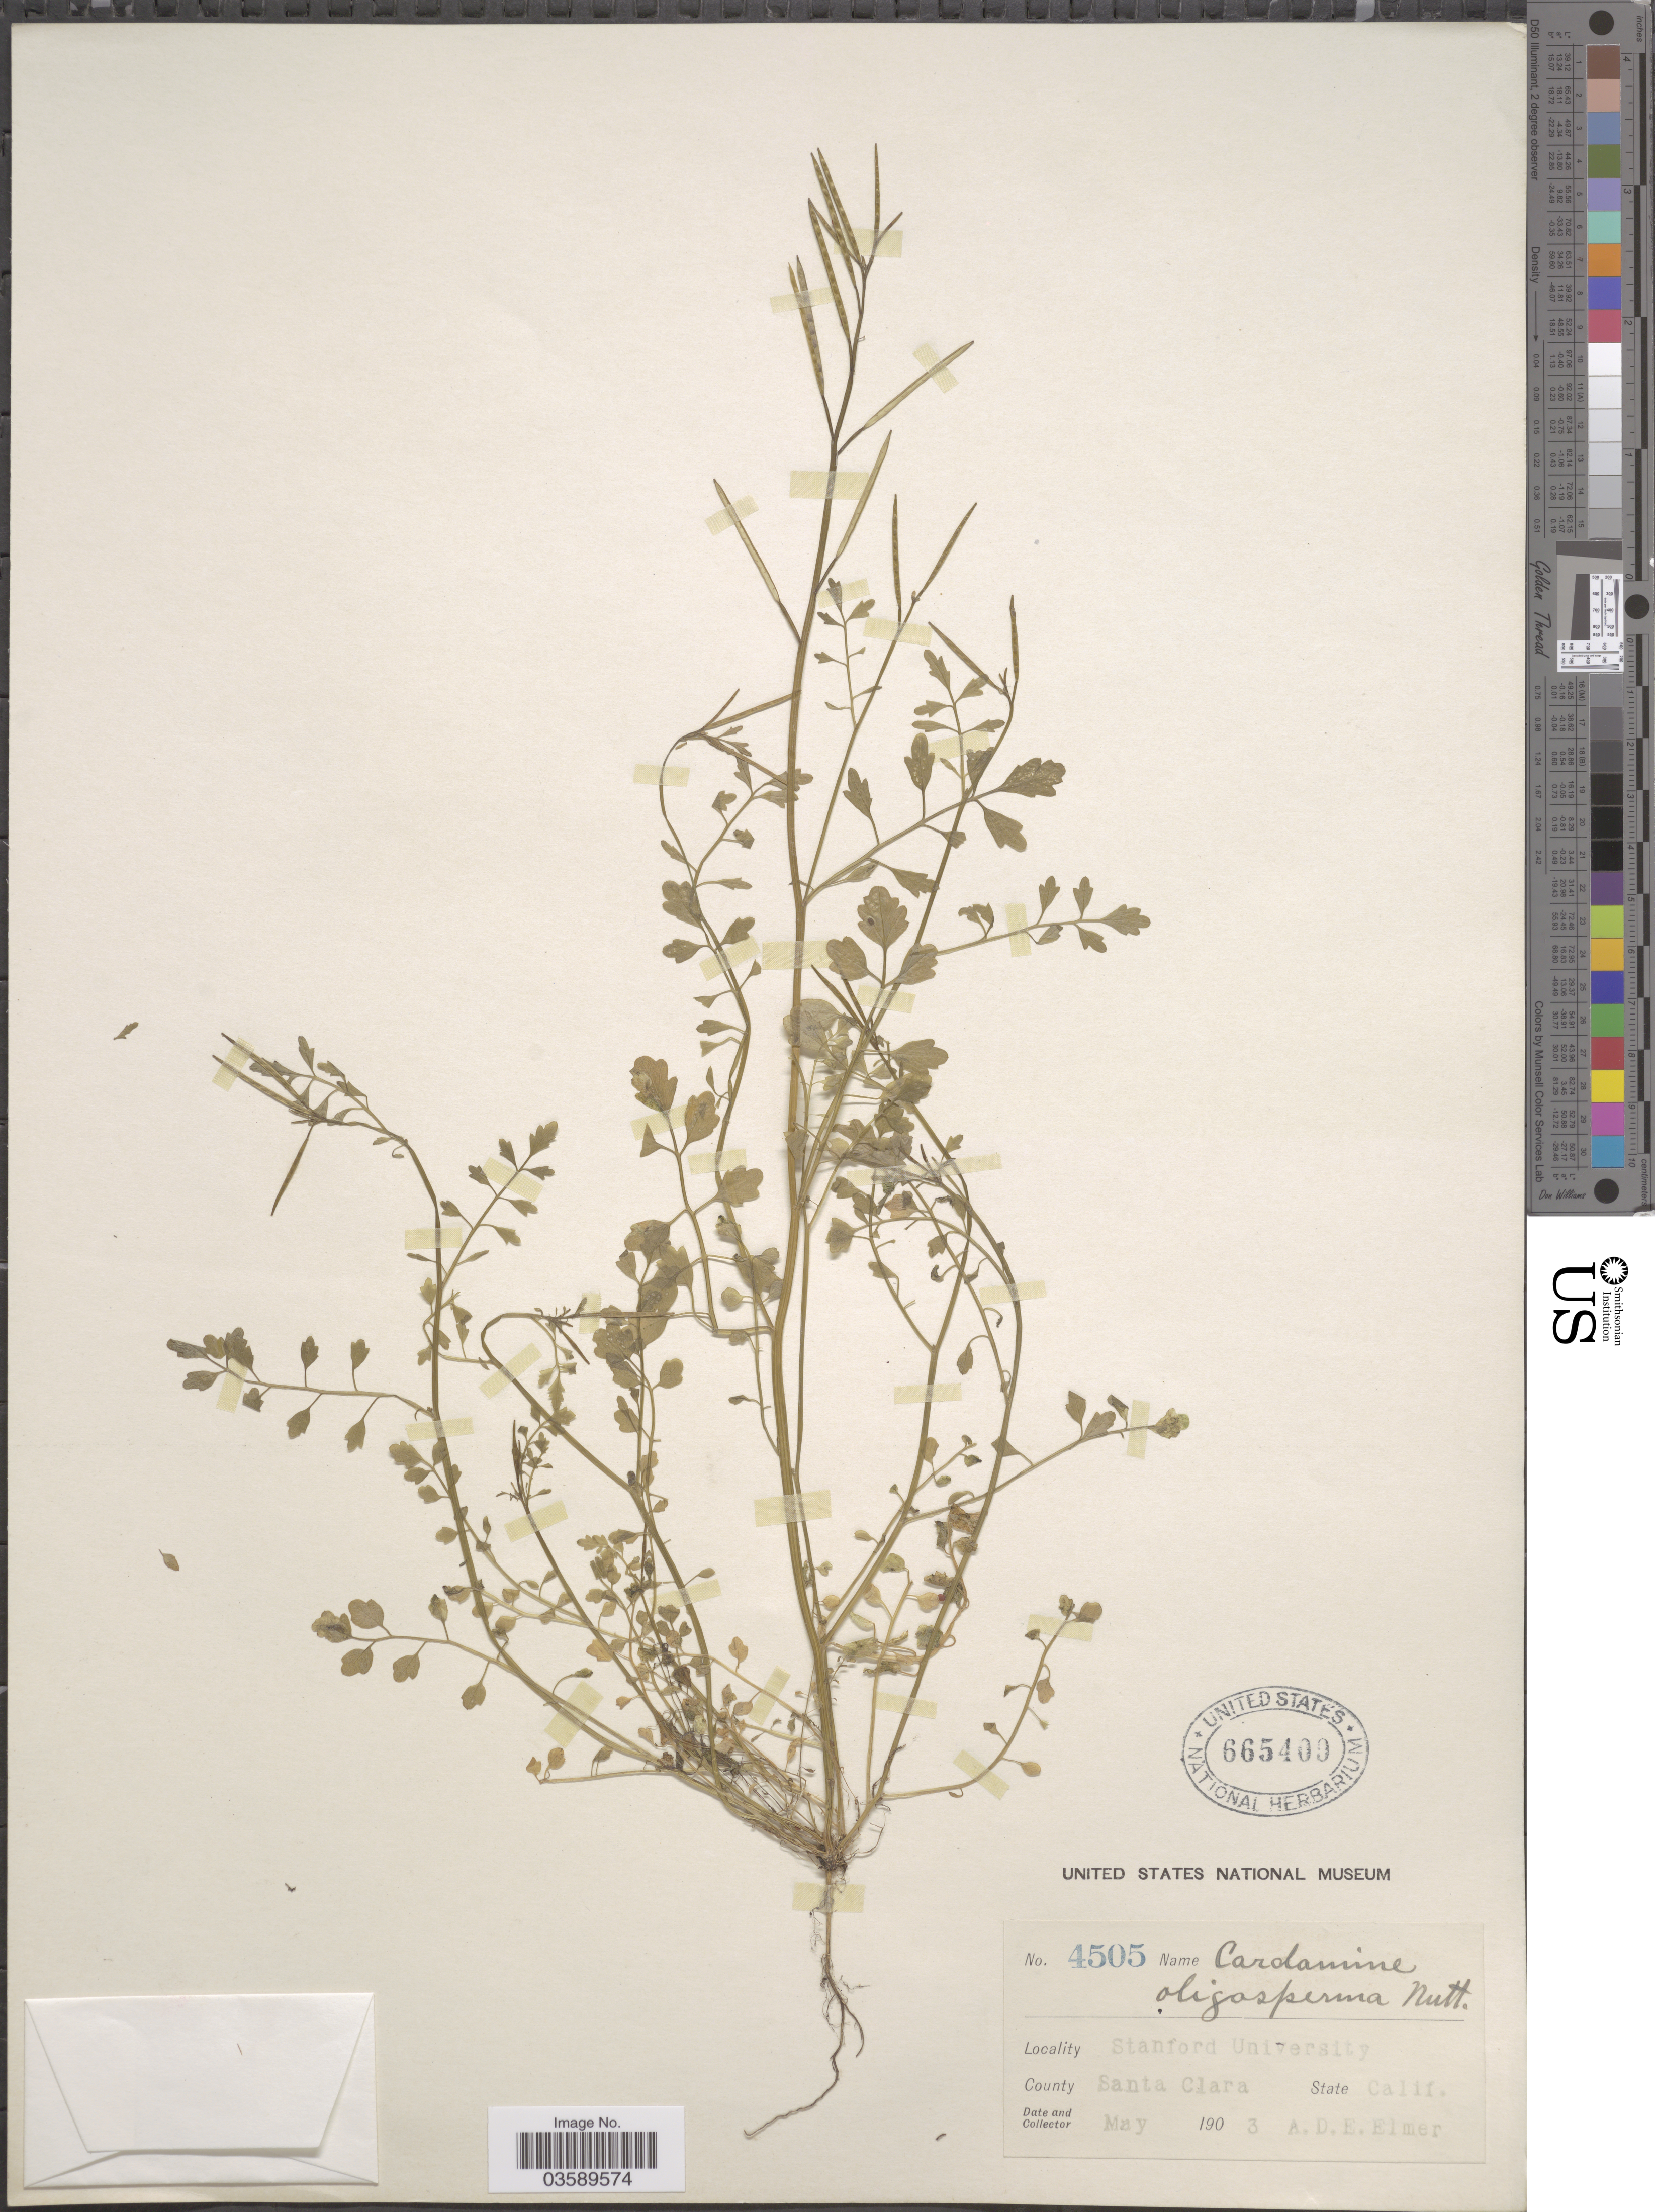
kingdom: Plantae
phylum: Tracheophyta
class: Magnoliopsida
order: Brassicales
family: Brassicaceae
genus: Cardamine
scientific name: Cardamine oligosperma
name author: Nutt.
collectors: A. D. E. Elmer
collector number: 4505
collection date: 1903-05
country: United States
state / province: California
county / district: Santa Clara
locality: Stanford University. County Santa Clara.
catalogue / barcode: US 665400